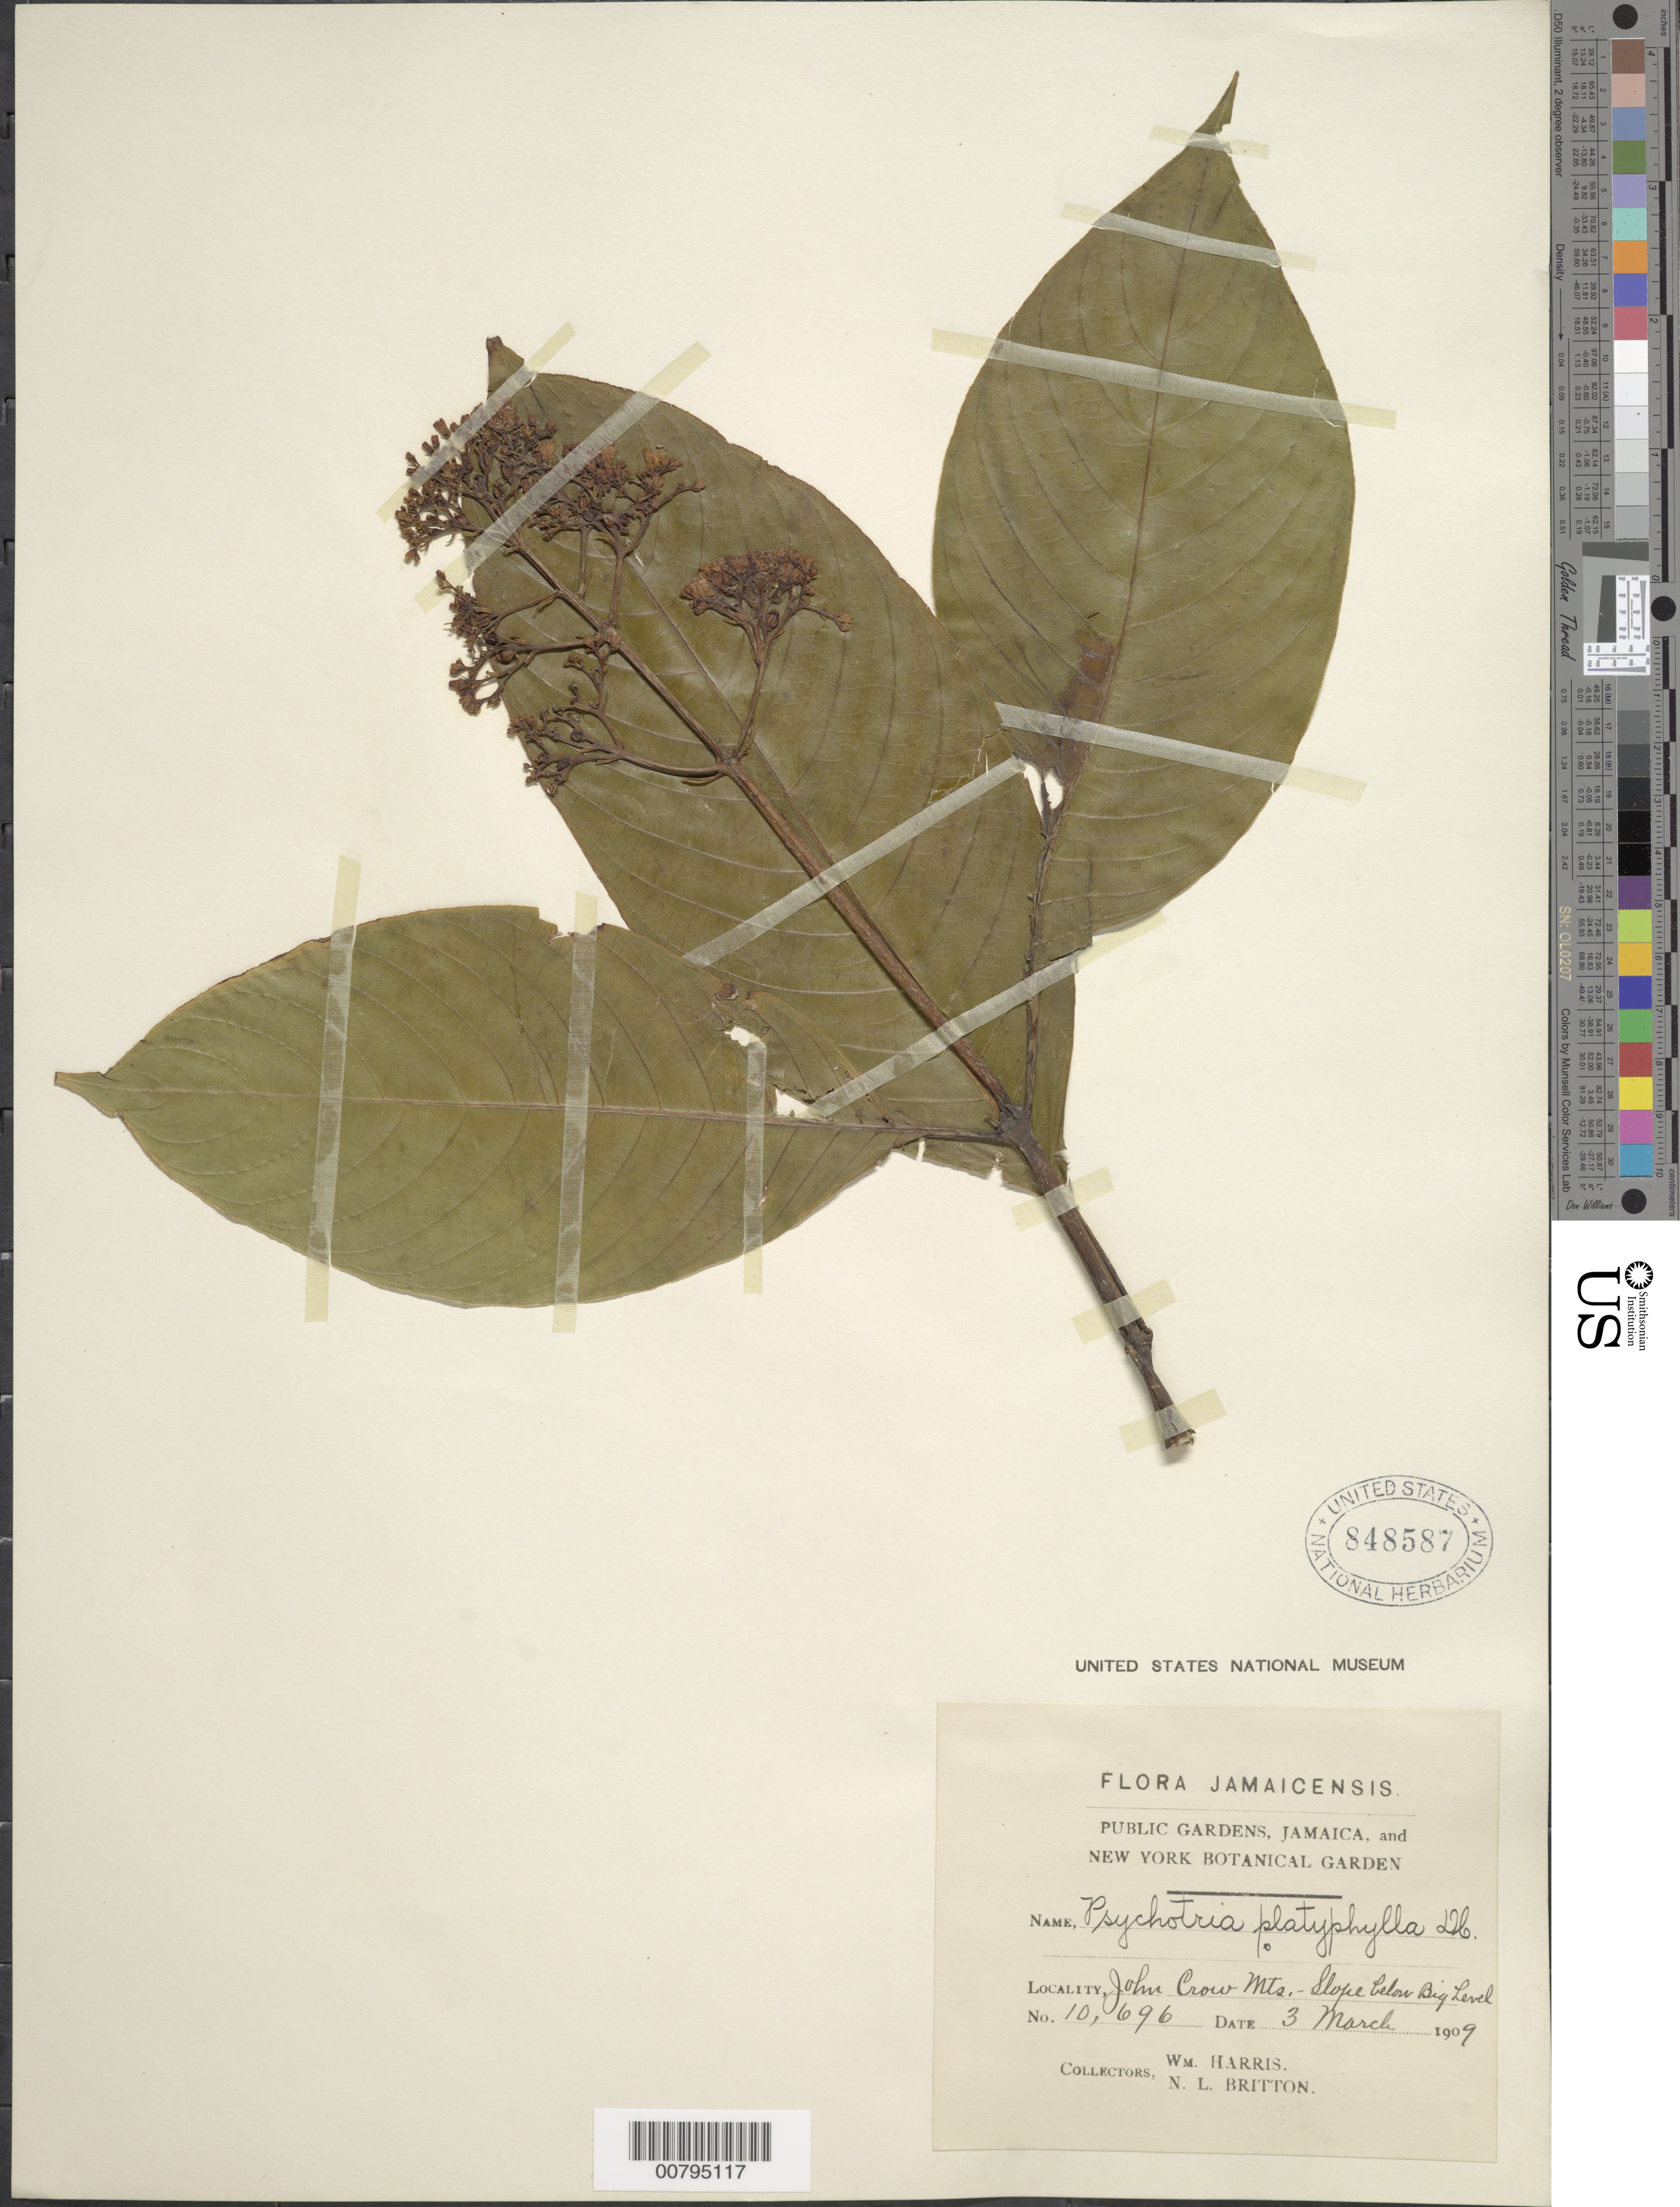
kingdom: Plantae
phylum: Tracheophyta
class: Magnoliopsida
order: Gentianales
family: Rubiaceae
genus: Psychotria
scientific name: Psychotria berteroana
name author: DC.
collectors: W. H. Harris & N. Britton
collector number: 10696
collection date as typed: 03 Mar 1909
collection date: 1909-03-03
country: Jamaica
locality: John Crow Mts., slope below Big Level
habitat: Mountain slope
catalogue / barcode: US 848587